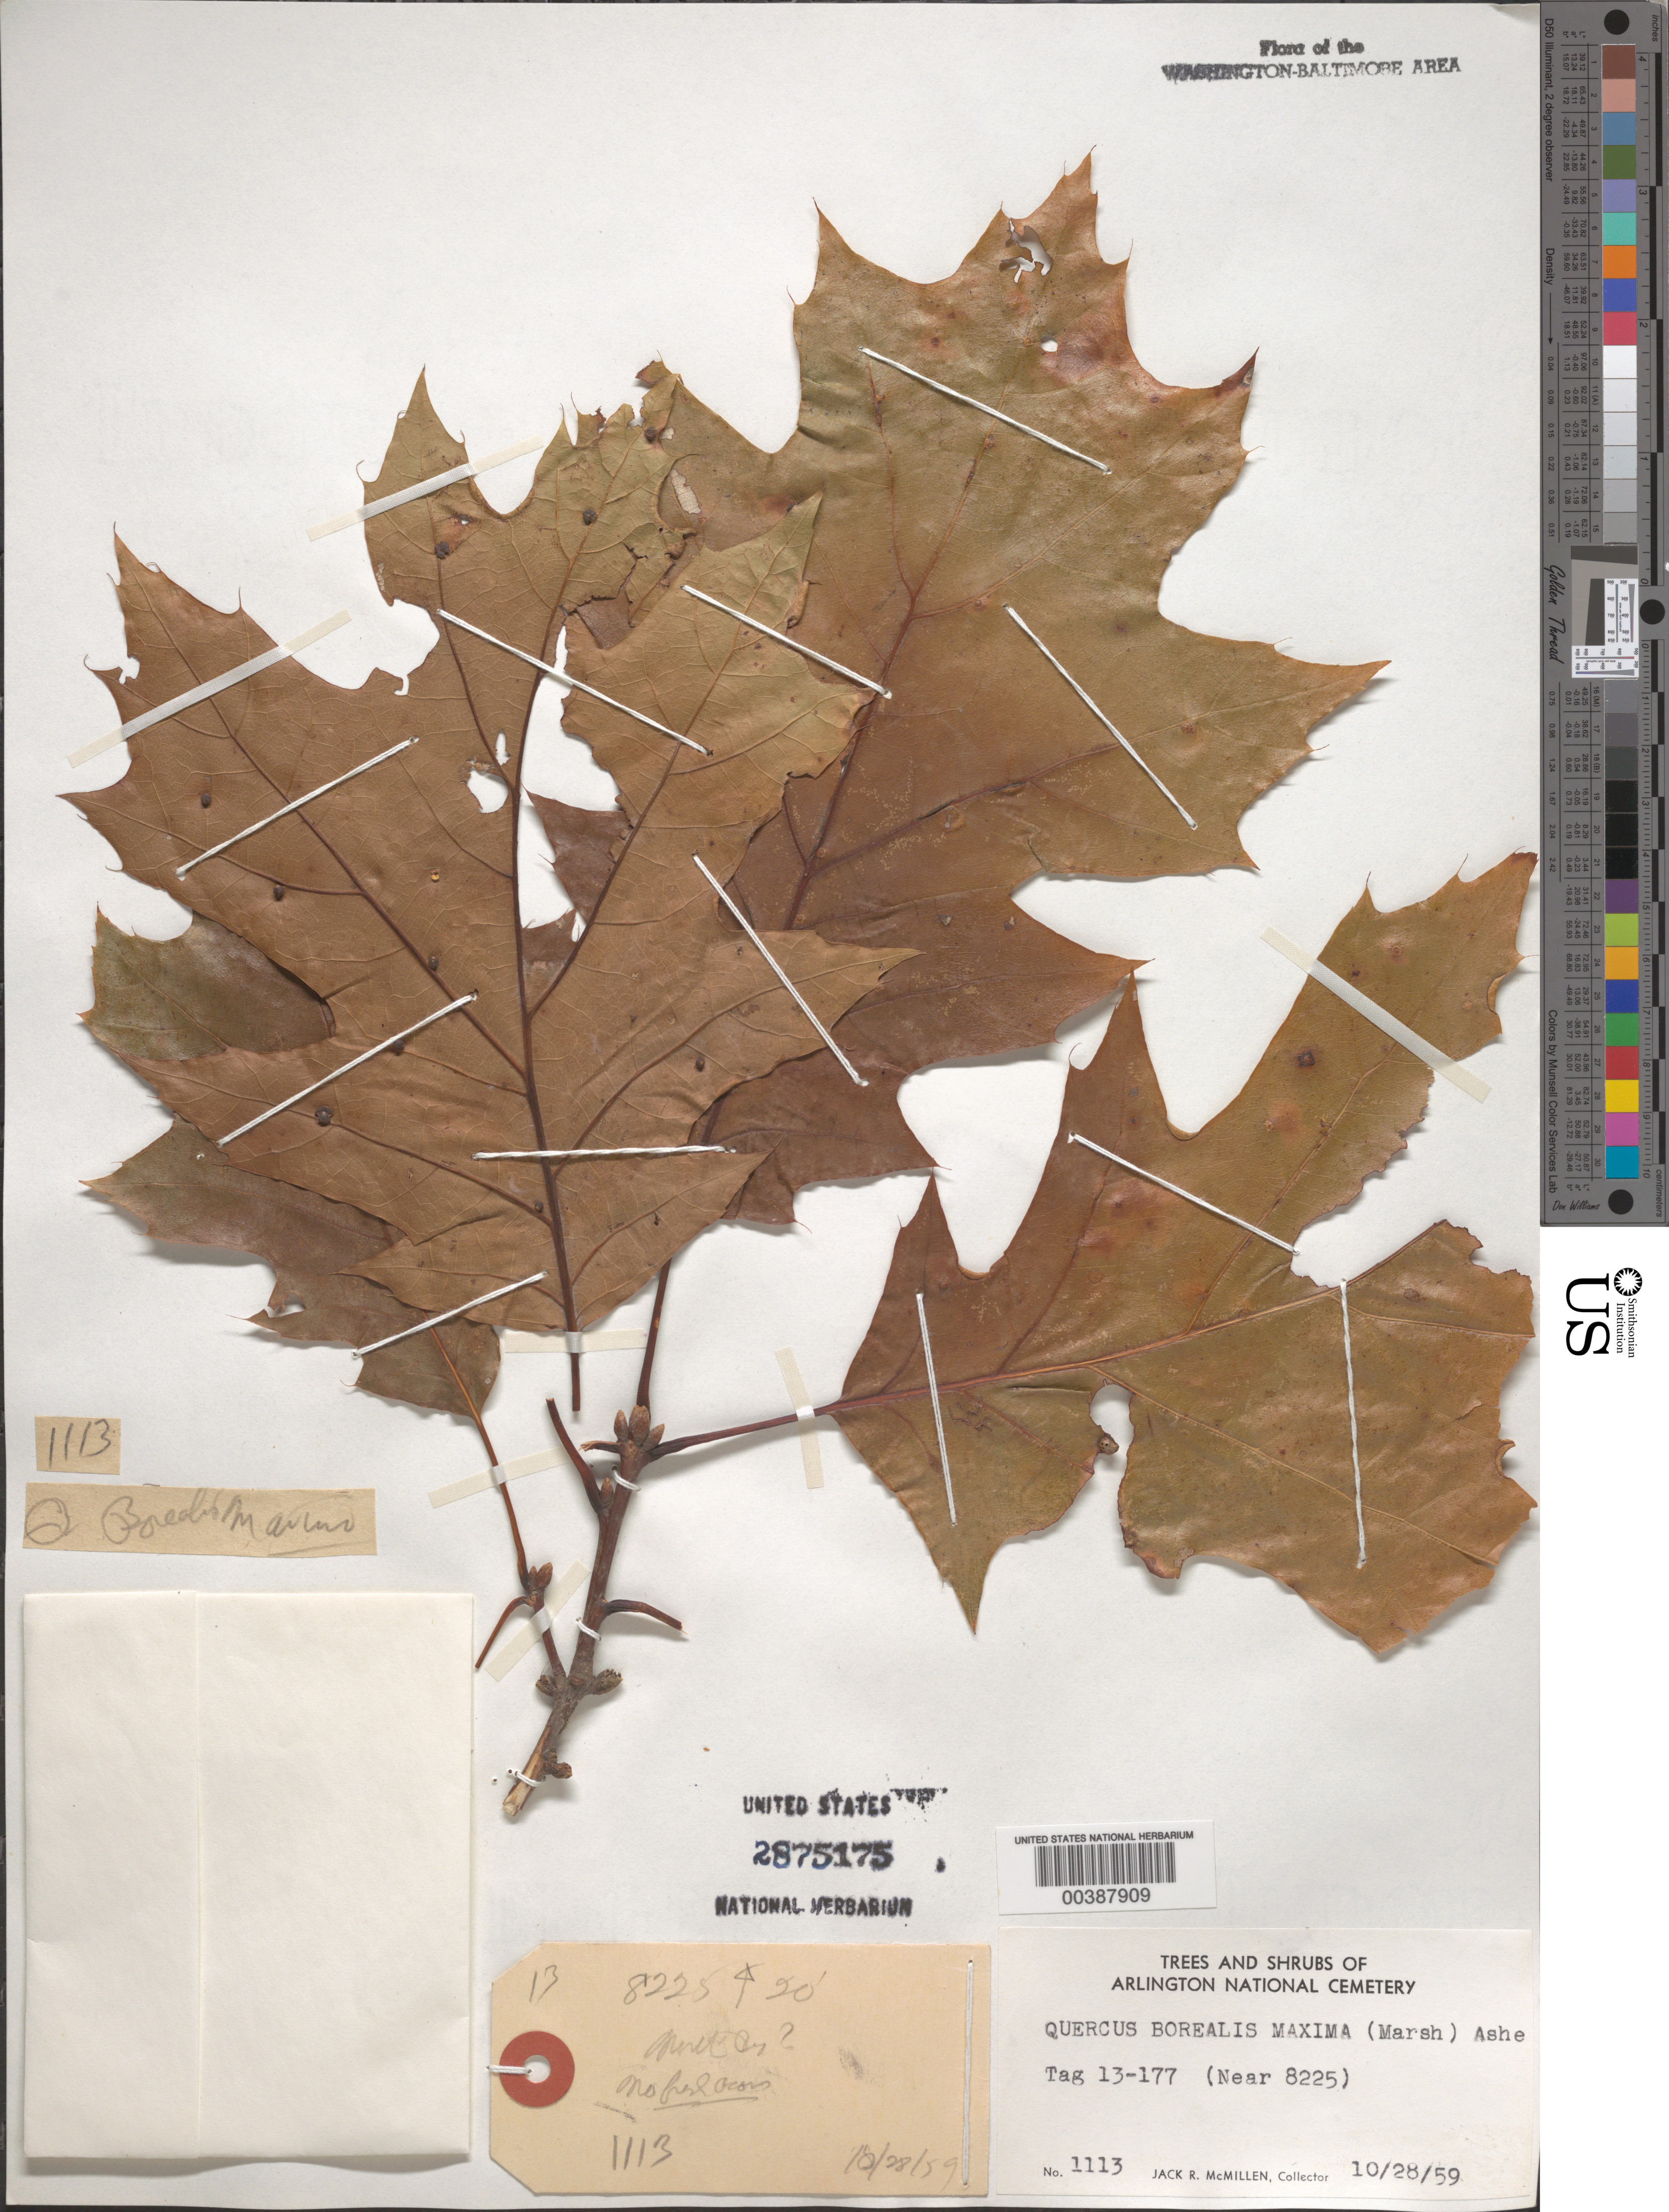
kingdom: Plantae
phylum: Tracheophyta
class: Magnoliopsida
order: Fagales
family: Fagaceae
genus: Quercus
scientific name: Quercus rubra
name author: L.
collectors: J. McMillen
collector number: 1113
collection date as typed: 28 Oct 1959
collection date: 1959-10-28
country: United States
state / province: Virginia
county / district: Arlington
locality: Arlington National Cemetery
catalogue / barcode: US 2875175